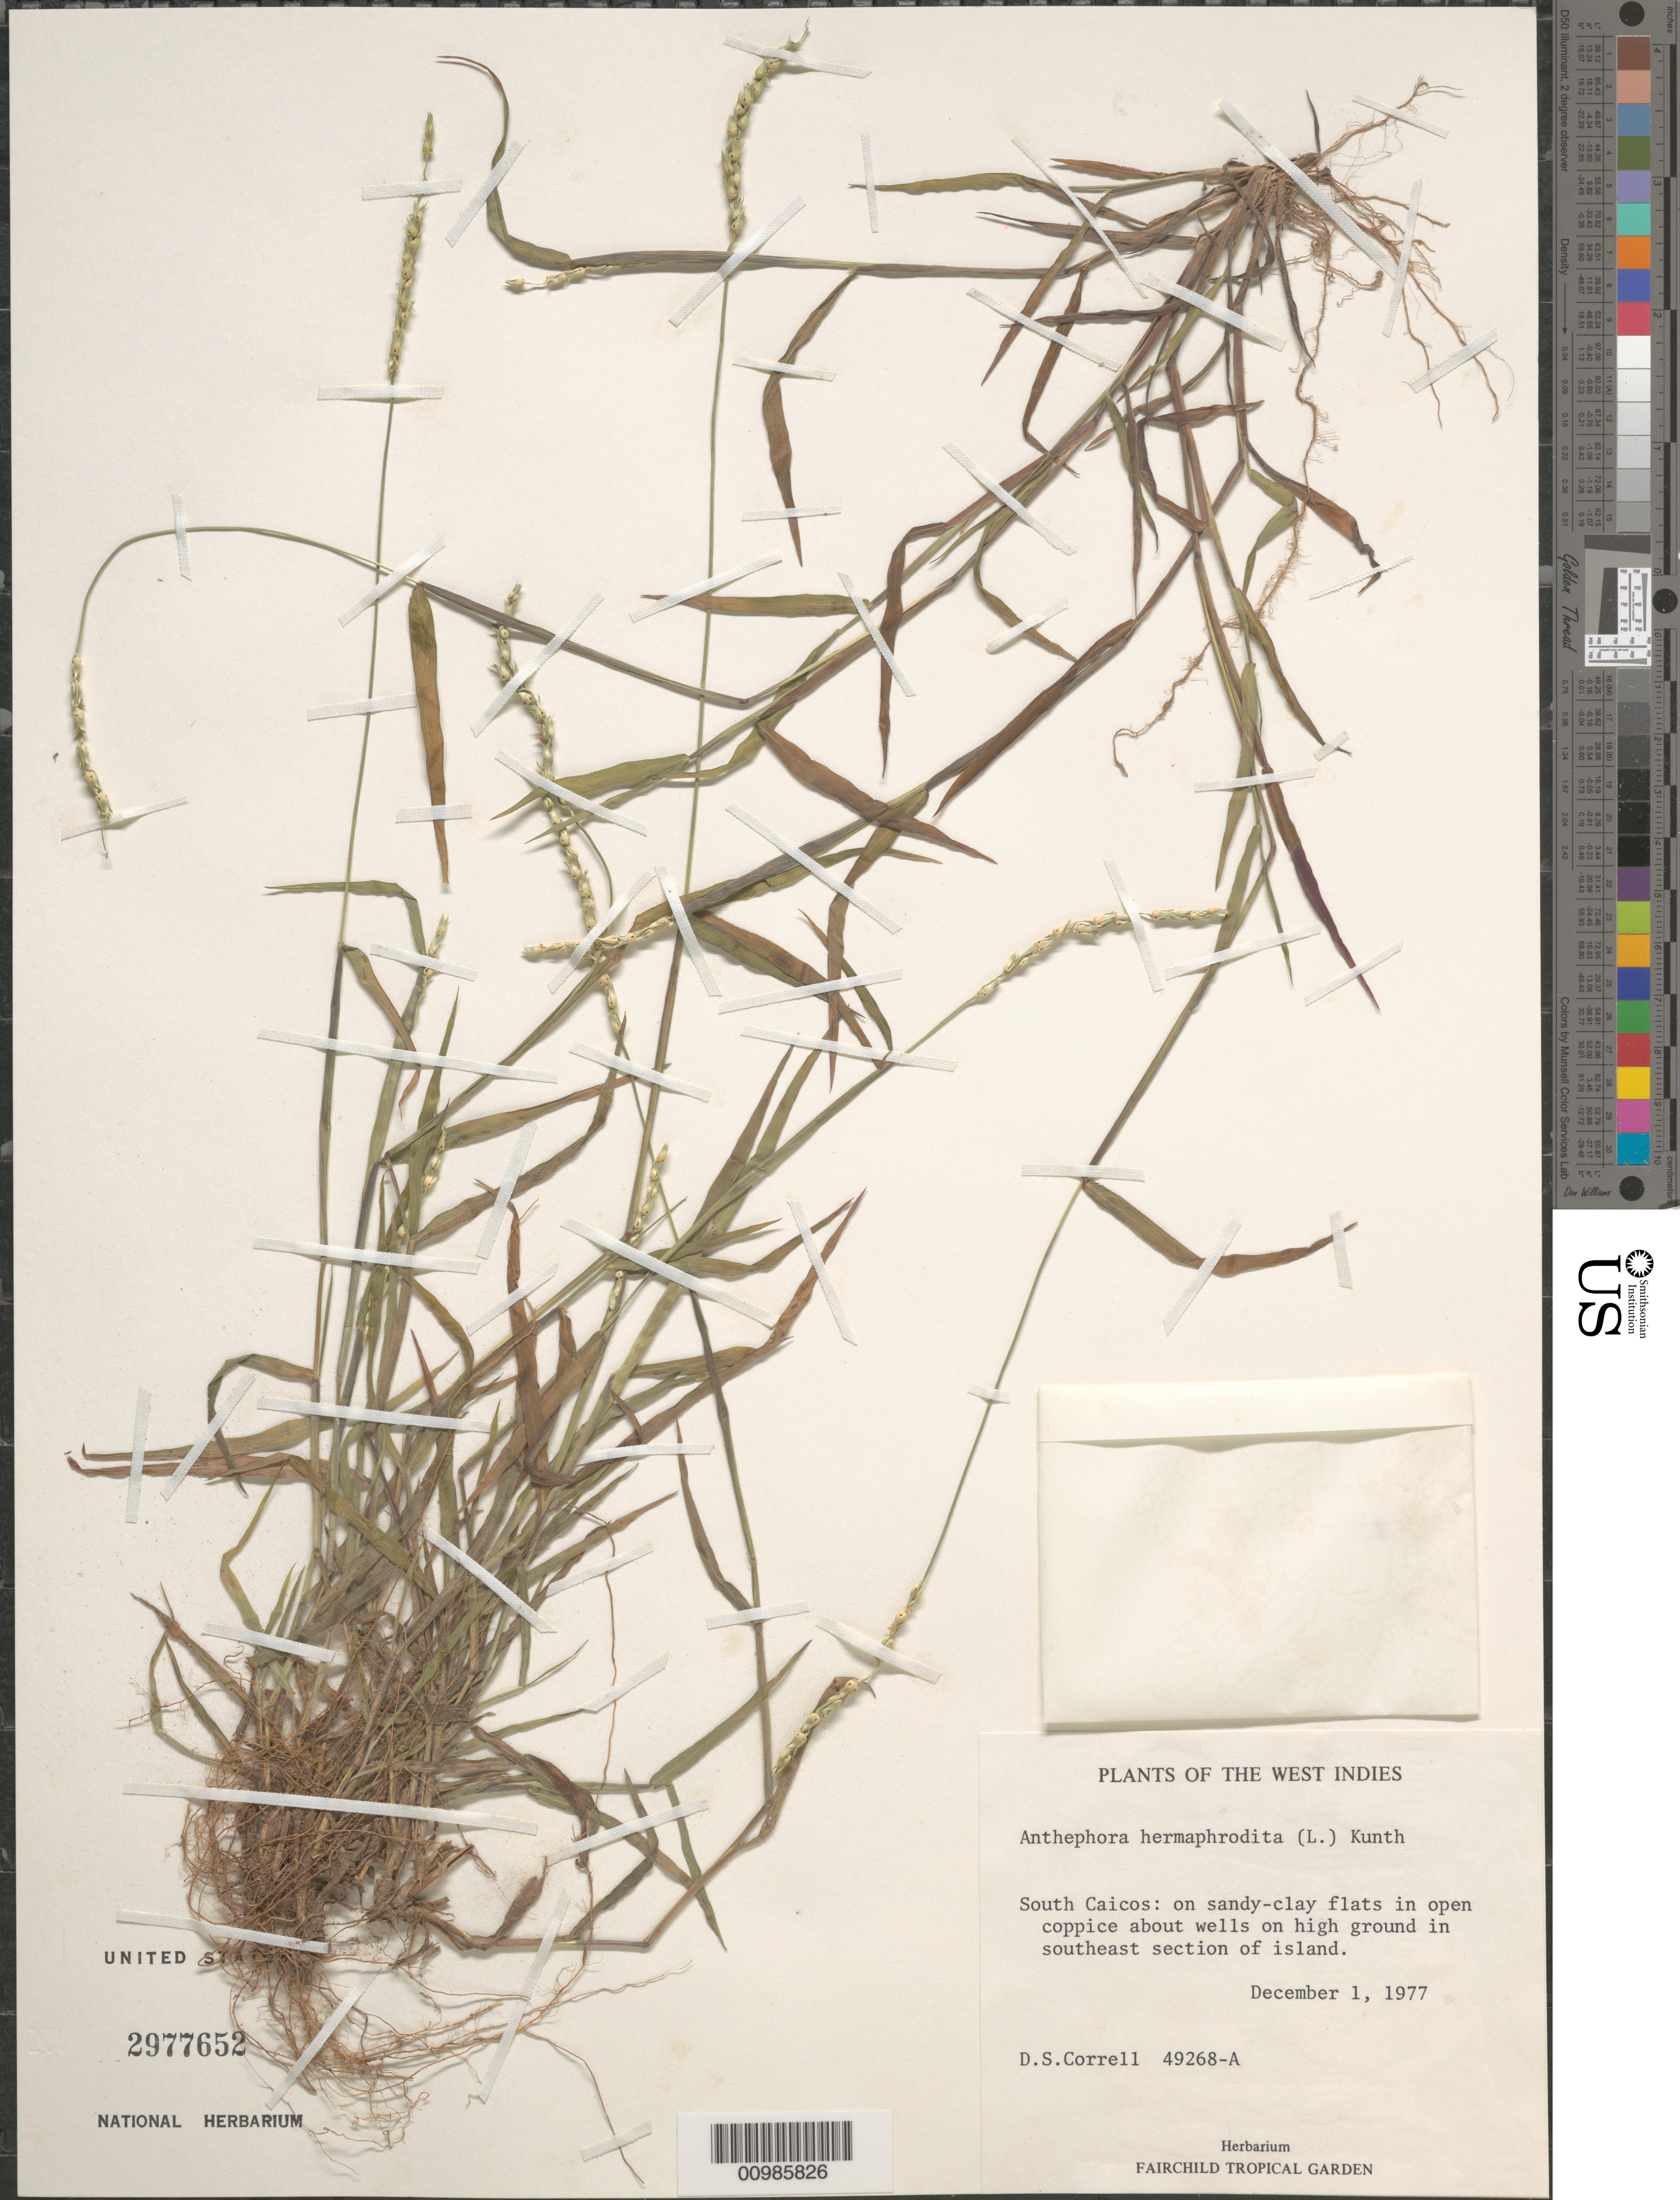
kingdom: Plantae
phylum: Tracheophyta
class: Liliopsida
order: Poales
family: Poaceae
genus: Anthephora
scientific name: Anthephora hermaphrodita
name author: (L.) Kuntze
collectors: D. S. Correll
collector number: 49268-A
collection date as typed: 01 Dec 1977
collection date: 1977-12-01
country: Turks and Caicos Islands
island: South Caicos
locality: southeast section of island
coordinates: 0 N, 0 E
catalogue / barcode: US 2977652